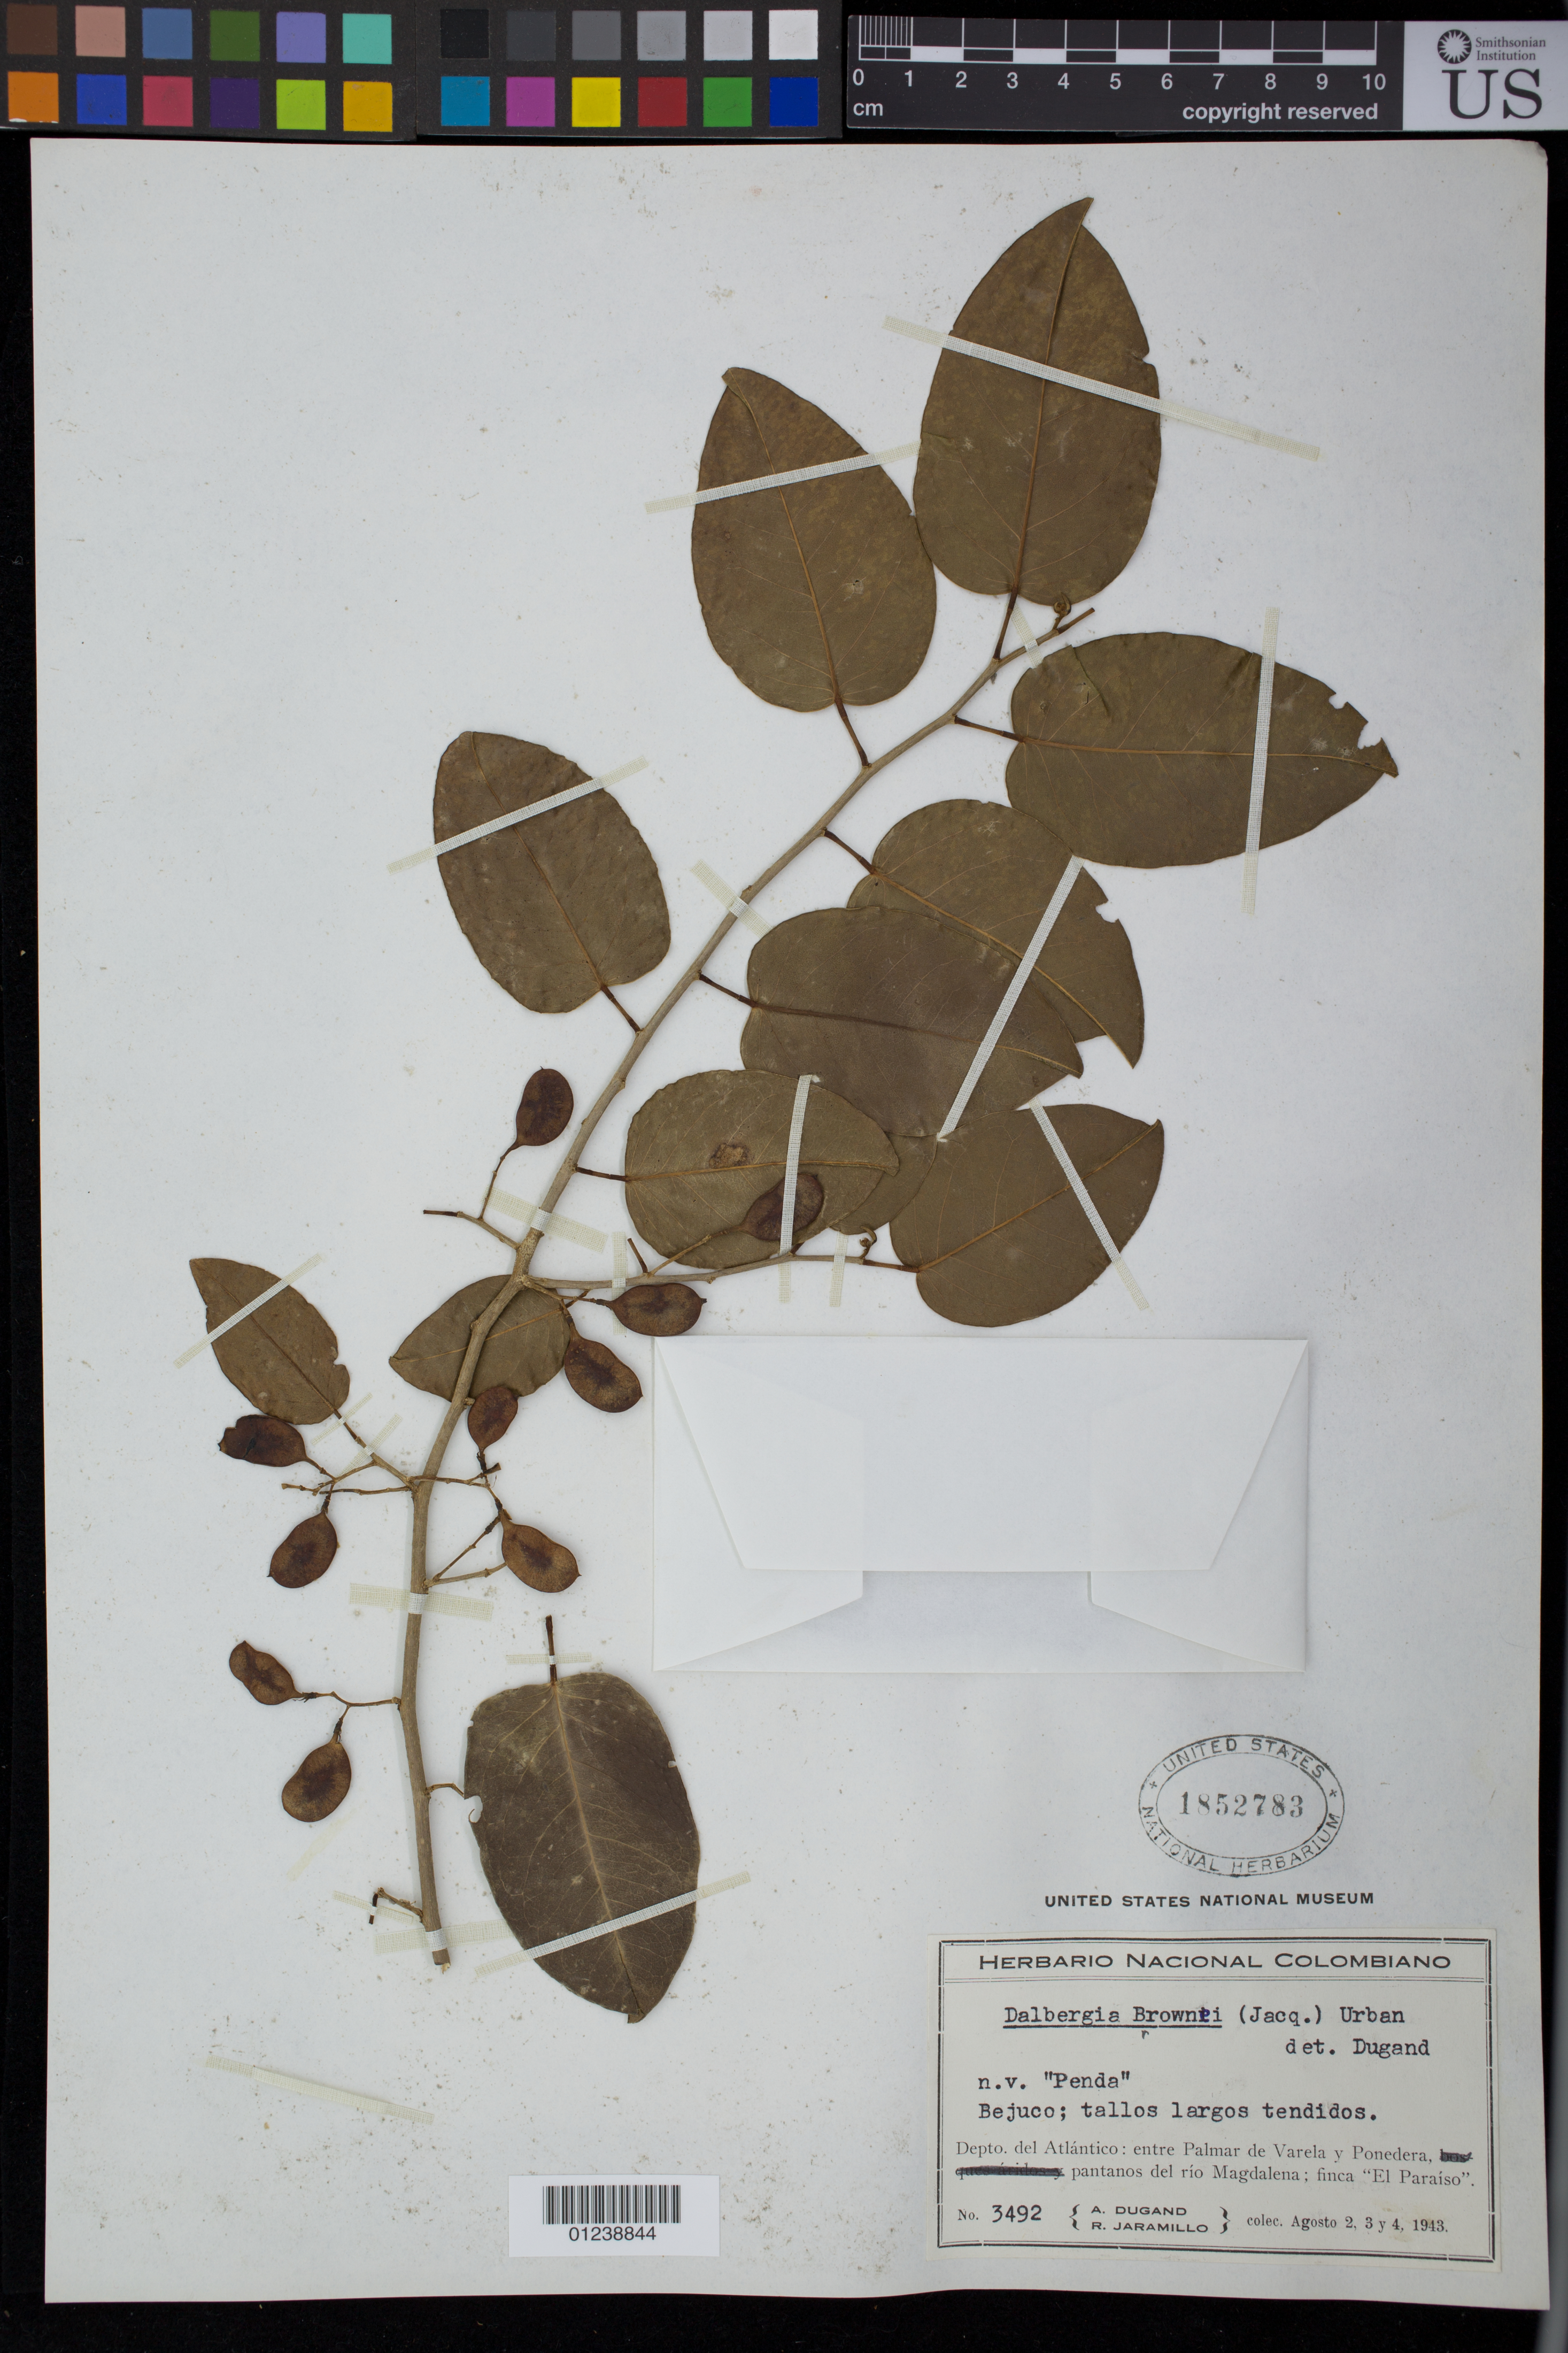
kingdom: Plantae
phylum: Tracheophyta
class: Magnoliopsida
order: Fabales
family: Fabaceae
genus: Dalbergia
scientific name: Dalbergia brownei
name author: (Jacq.) Schinz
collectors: A. Dugand & R. Jaramillo M.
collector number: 3492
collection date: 1943-08-01/1943-08-04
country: Colombia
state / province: Atlantico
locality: Entre Palmar de Varela y Ponedera, pantanos del rio Megdalena; finca "El Paraiso" (between Palmar de Valera and Ponedera Marshes of the river Magdelena finca El Paraiso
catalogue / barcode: US 1852783